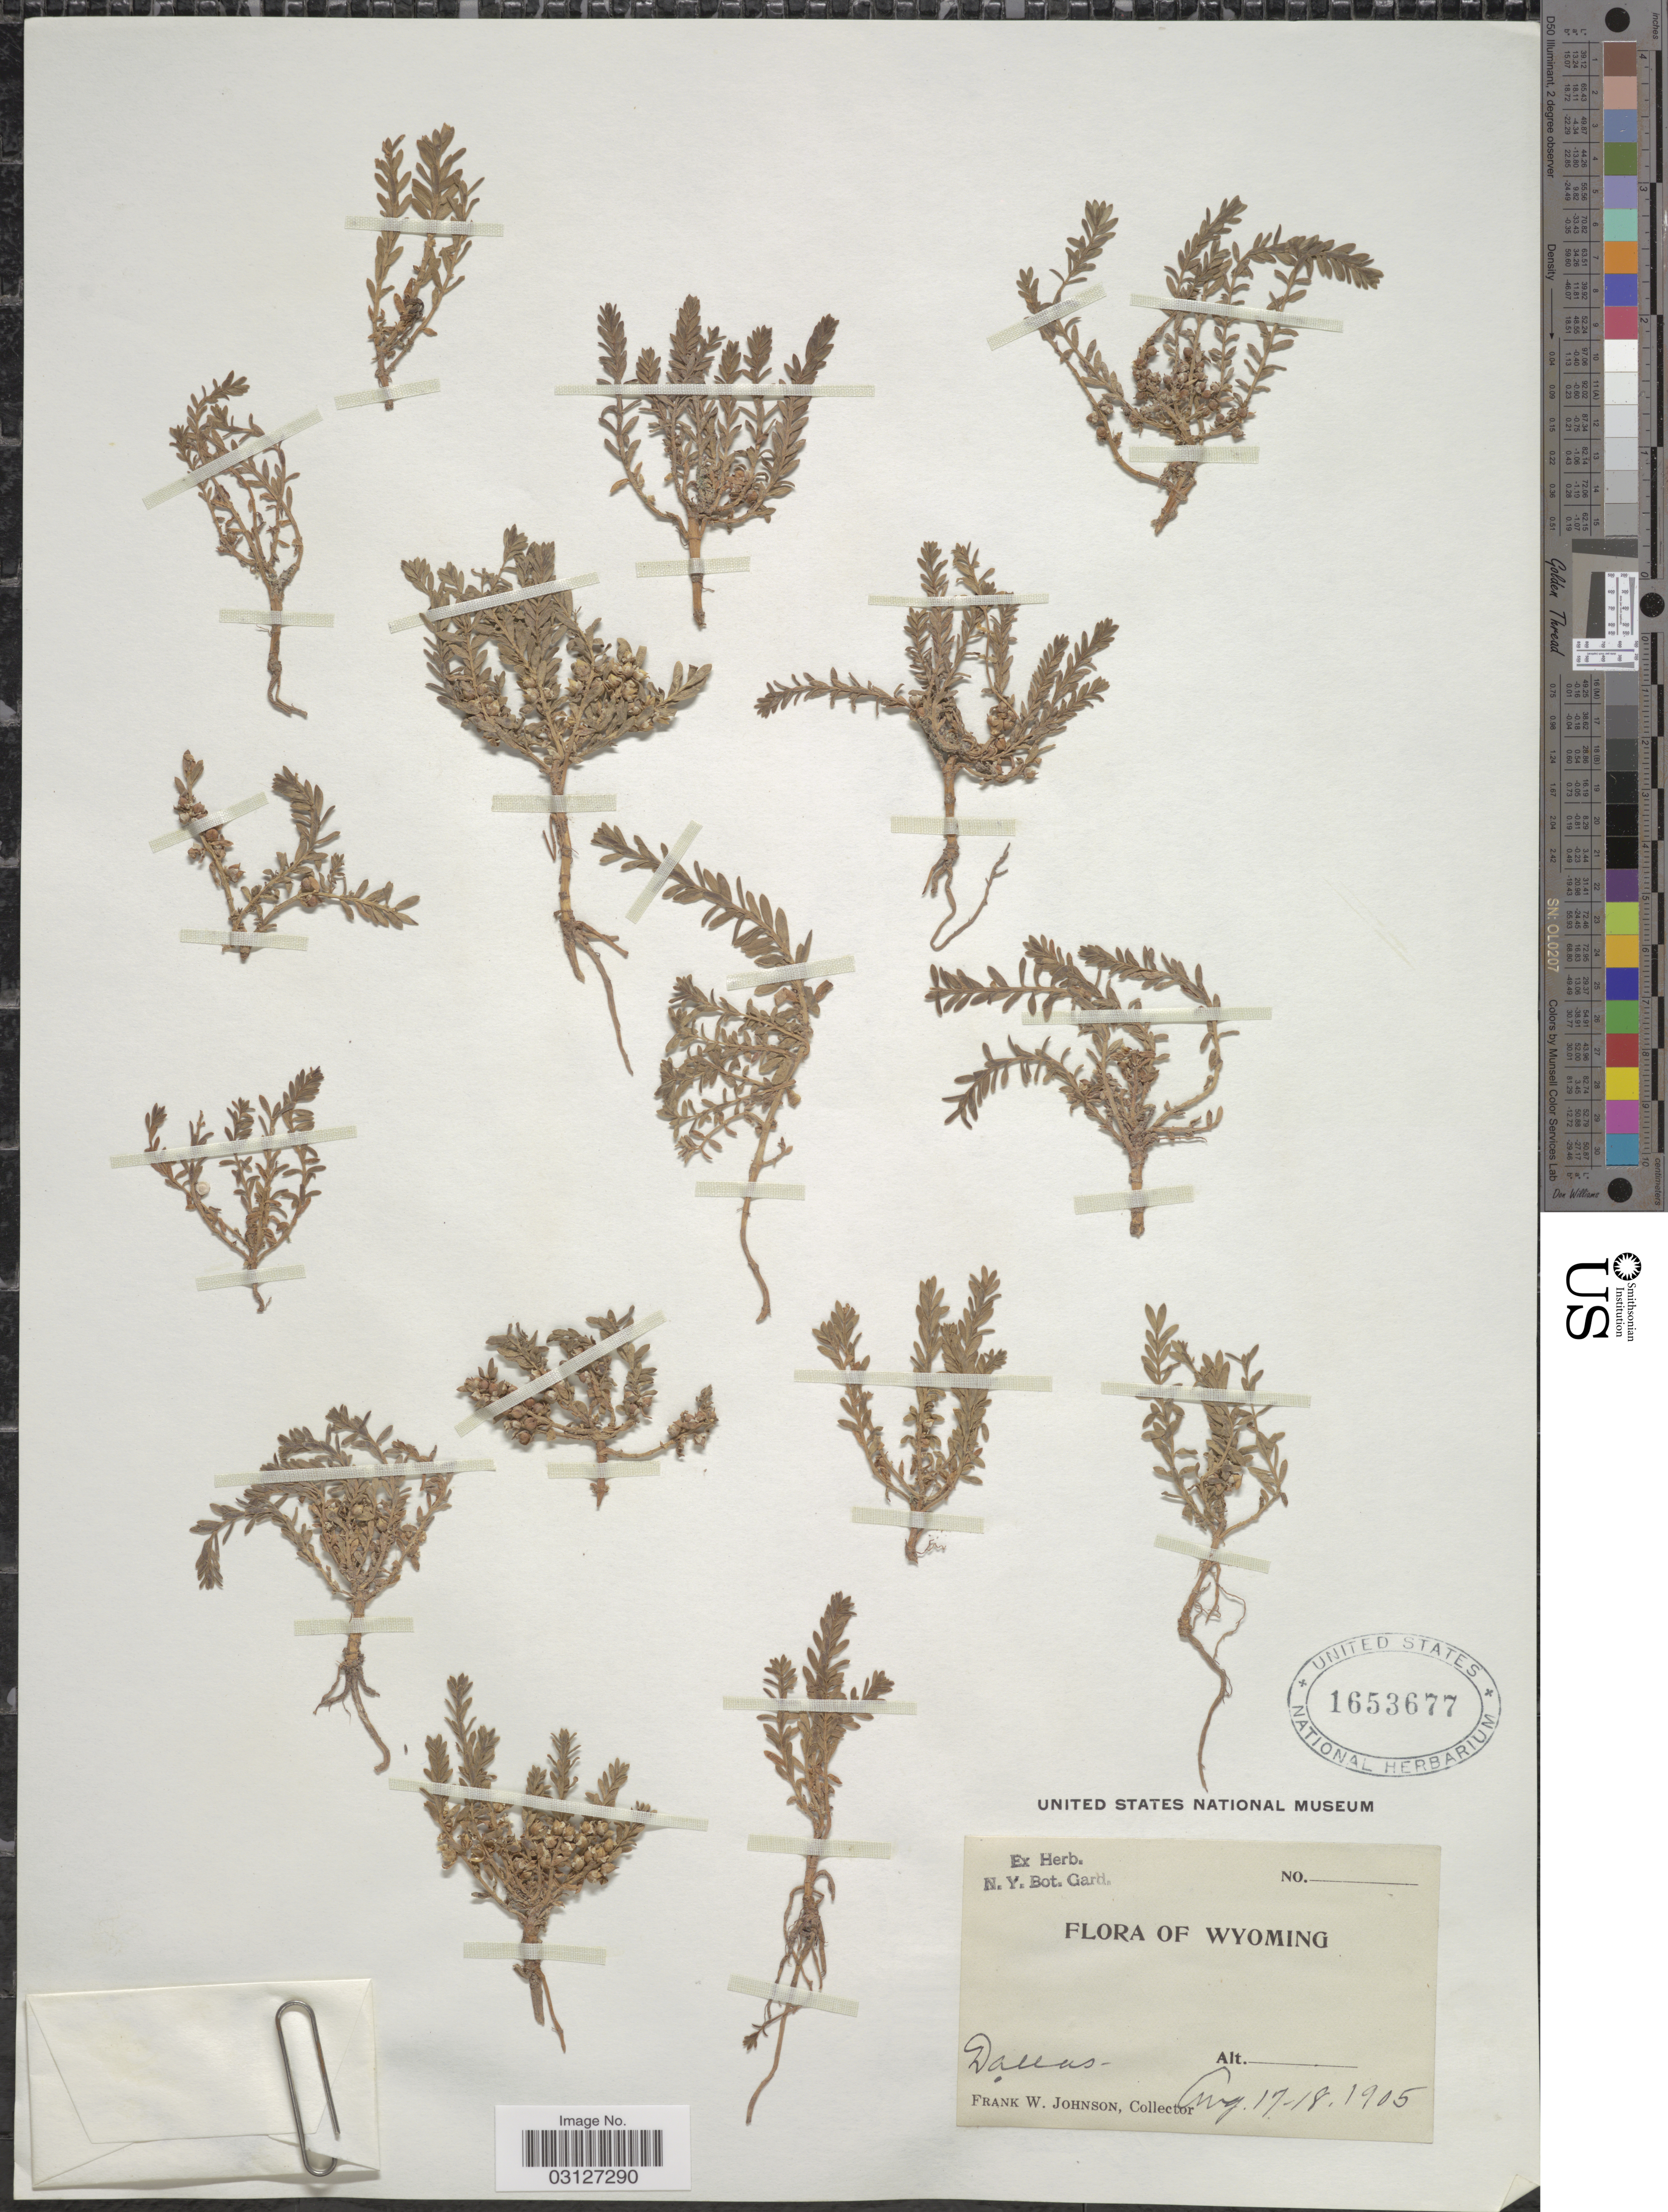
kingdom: Plantae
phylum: Tracheophyta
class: Magnoliopsida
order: Ericales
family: Primulaceae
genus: Glaux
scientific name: Glaux maritima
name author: L.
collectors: F. W. Johnson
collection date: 1905-08-17/1905-08-18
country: United States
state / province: Wyoming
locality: Dallas.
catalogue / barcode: US 1653677